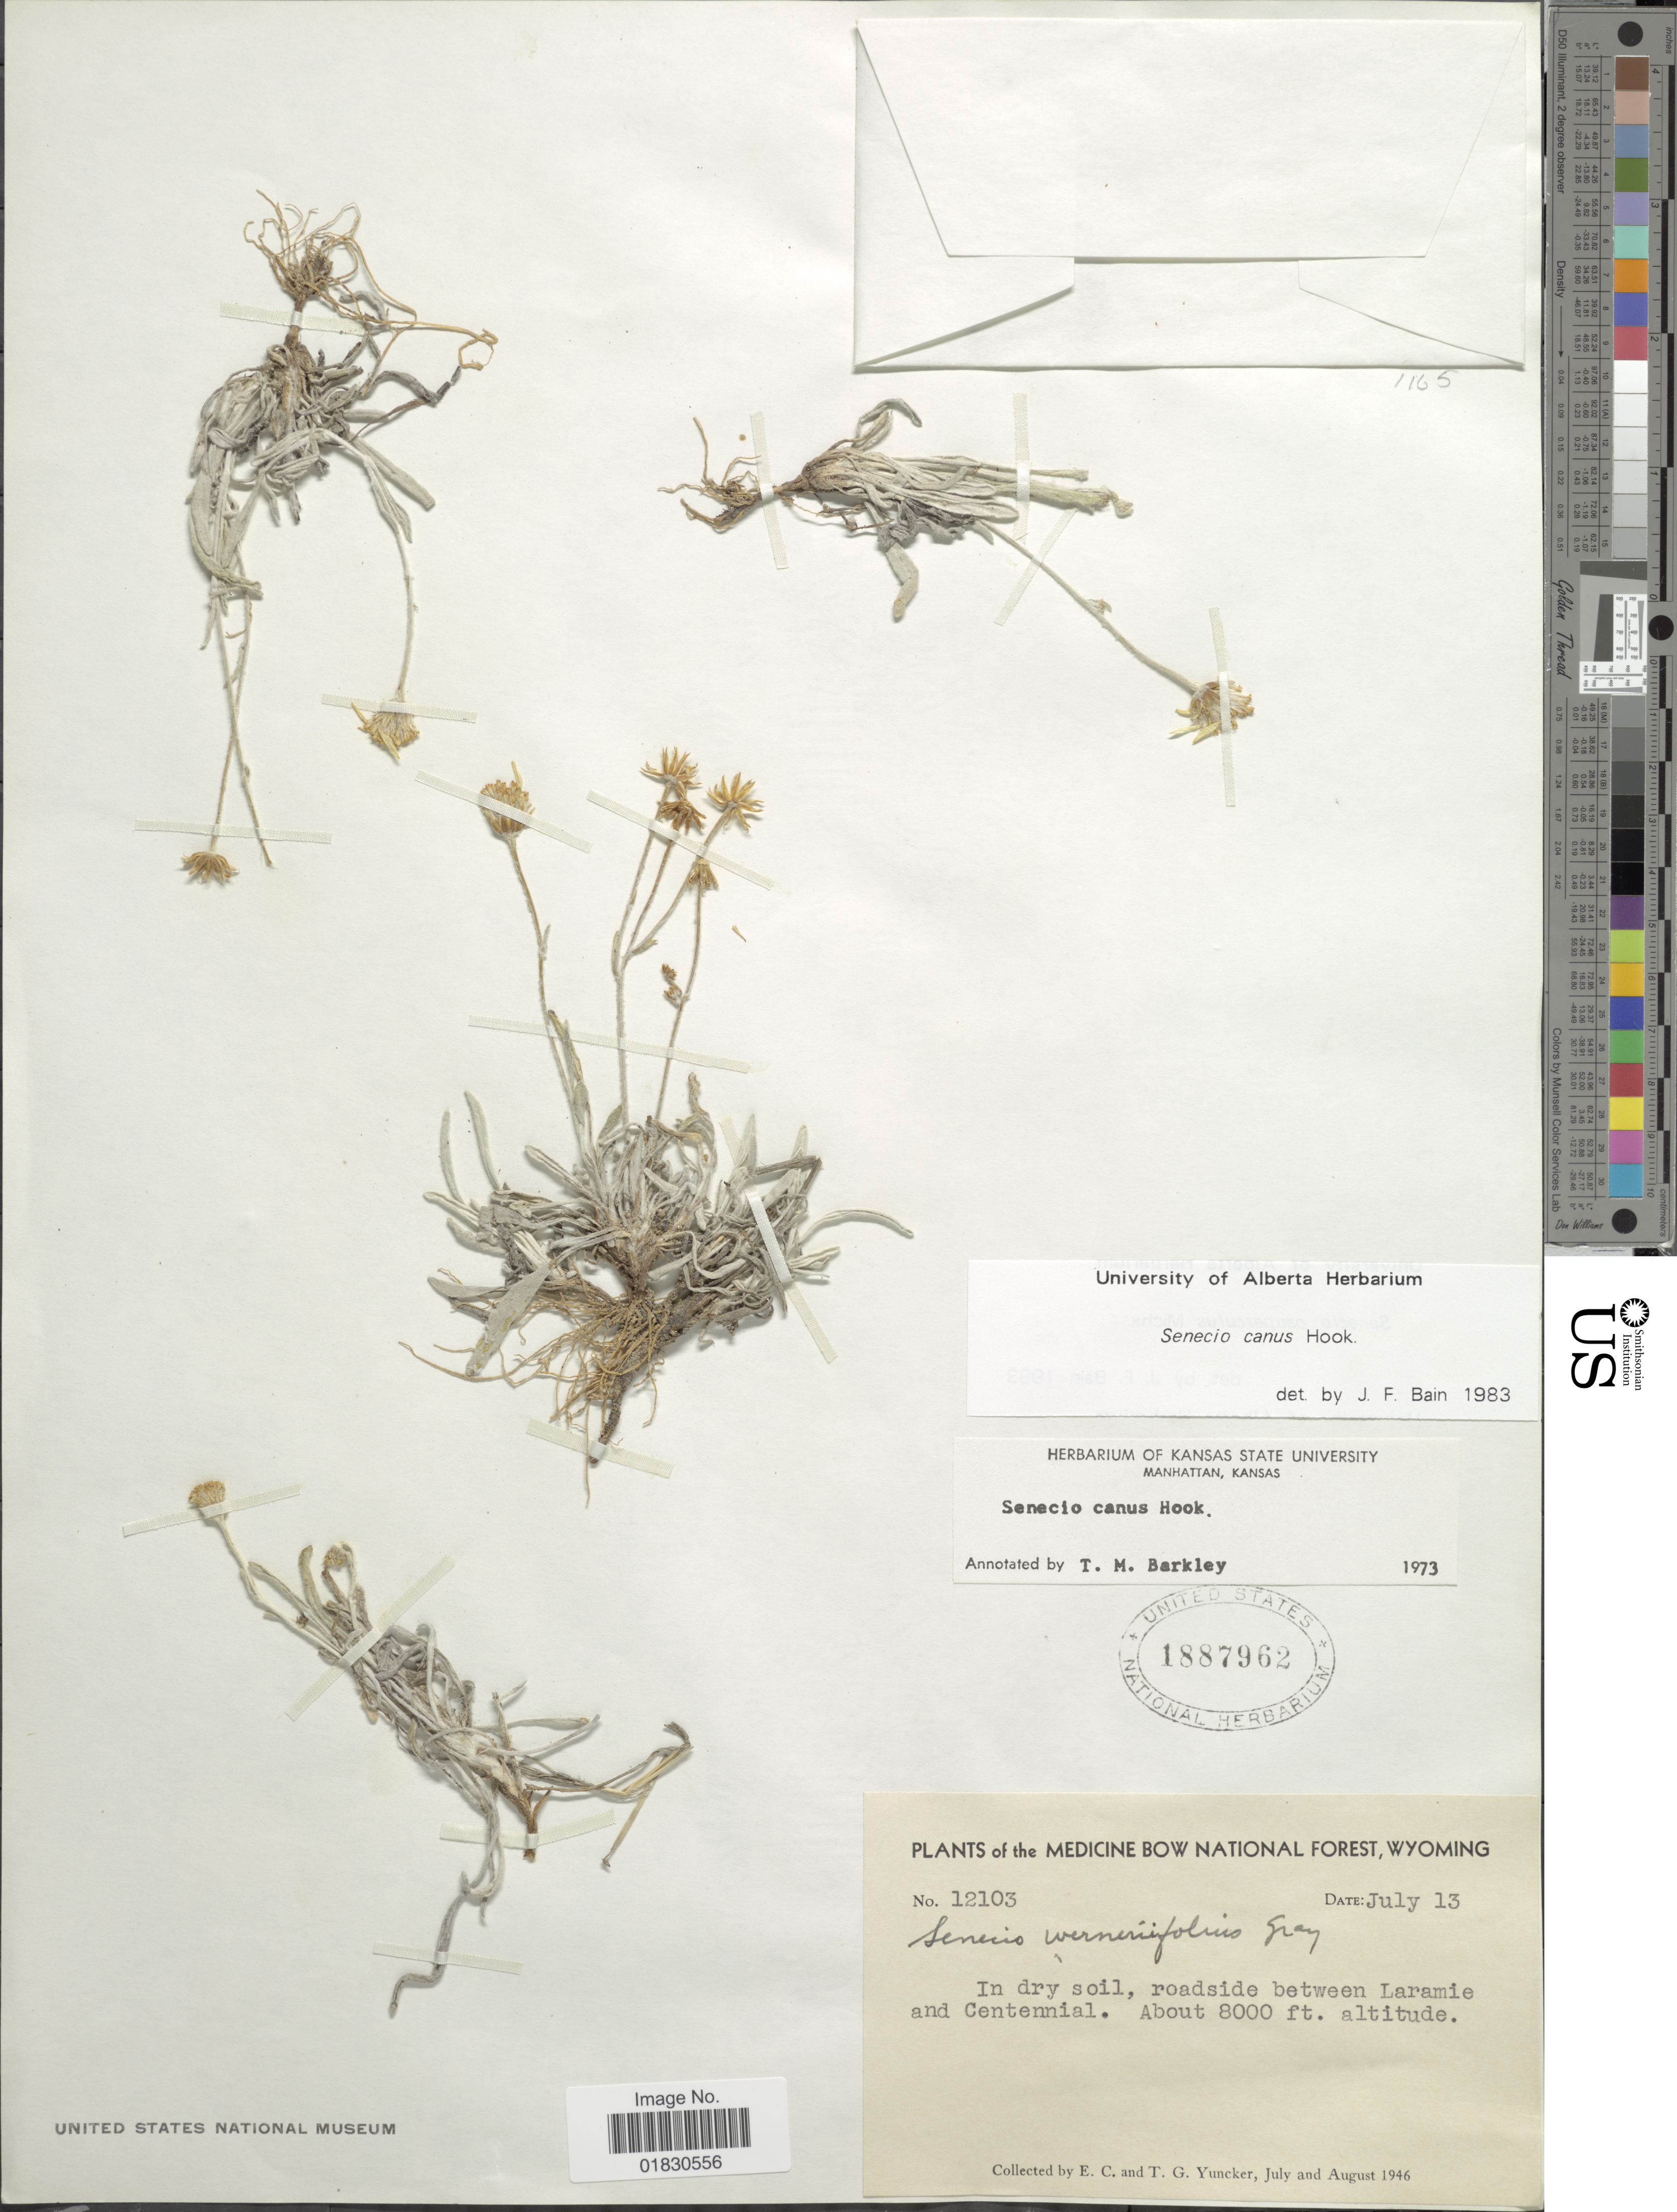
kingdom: Plantae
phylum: Tracheophyta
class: Magnoliopsida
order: Asterales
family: Asteraceae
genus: Packera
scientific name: Packera cana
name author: (Hook.) W.A. Weber & Á. Löve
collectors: E. C. Yuncker & T. G. Yuncker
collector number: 12103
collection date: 1946-07-13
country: United States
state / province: Wyoming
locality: The Medicine Bow National Forest, Wyoming, Roadside between Laramie and Centennial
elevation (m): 2438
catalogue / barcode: US 1887962